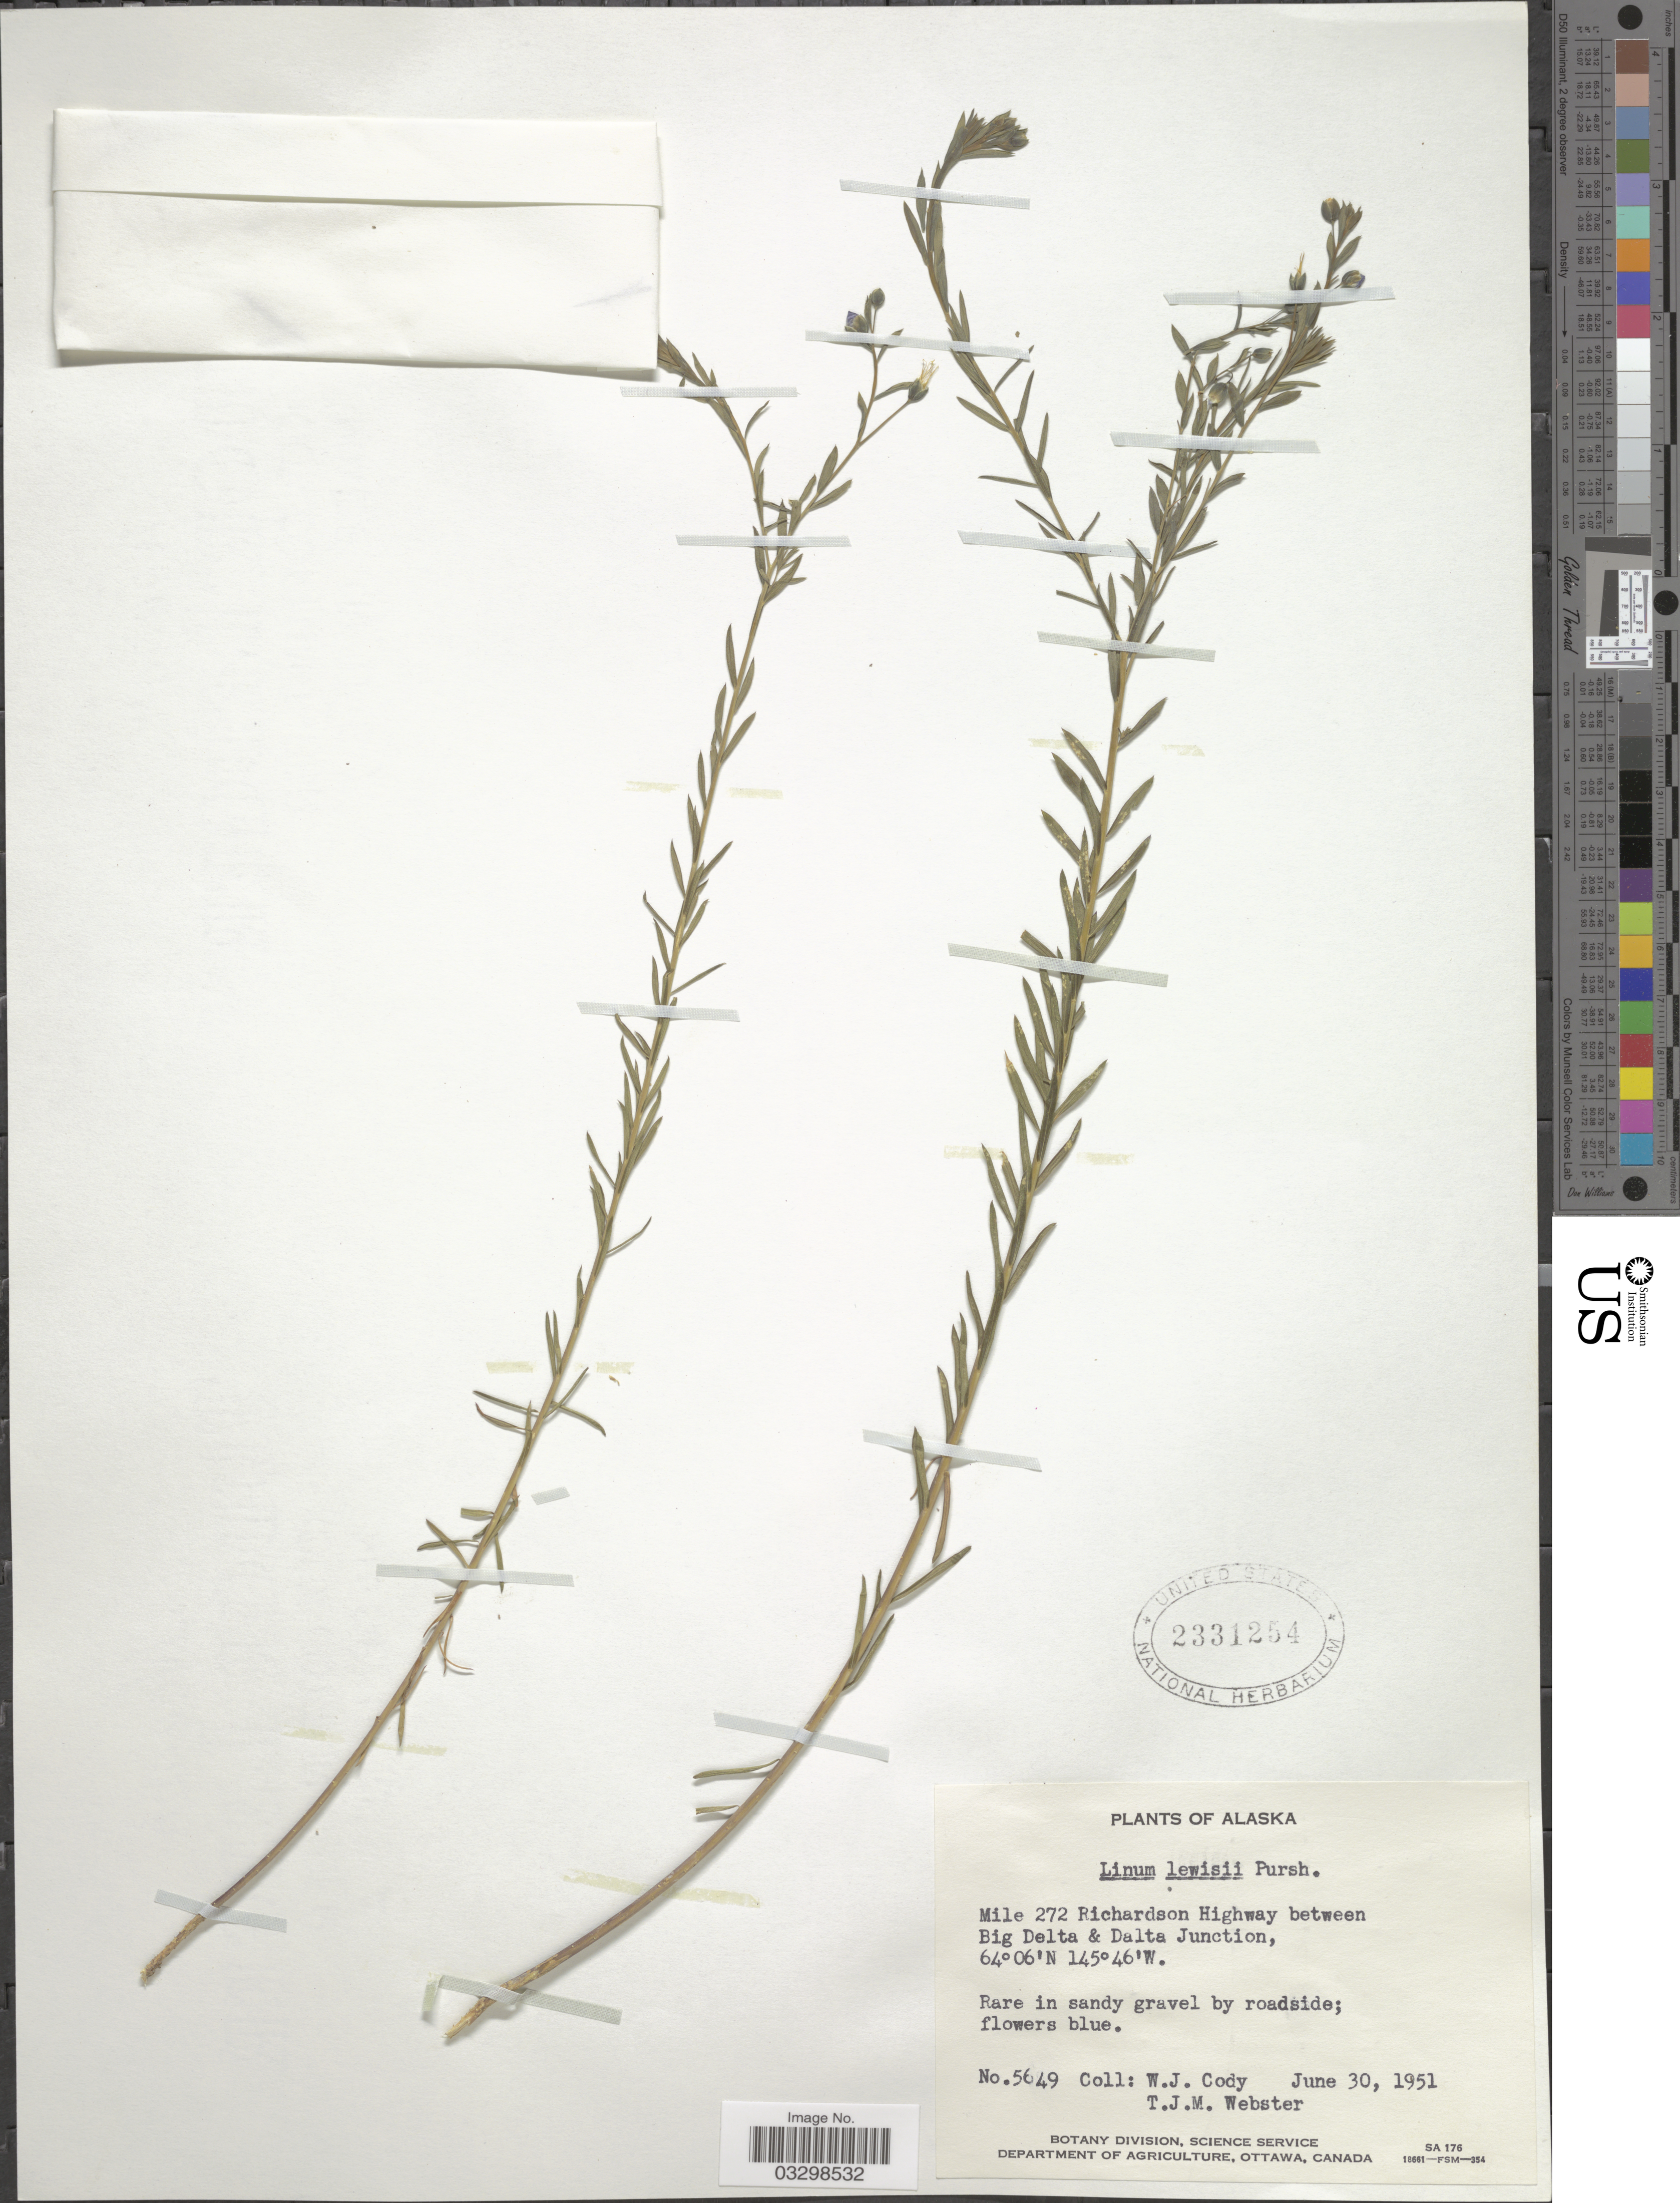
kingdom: Plantae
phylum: Tracheophyta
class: Magnoliopsida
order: Malpighiales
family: Linaceae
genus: Linum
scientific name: Linum lewisii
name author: Pursh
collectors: W. Cody & T. J. Webster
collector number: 5649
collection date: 1951-06-30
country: United States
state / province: Alaska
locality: Mile 272 Richardson Highway between Big Delta & Dalta Junction.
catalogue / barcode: US 2331254